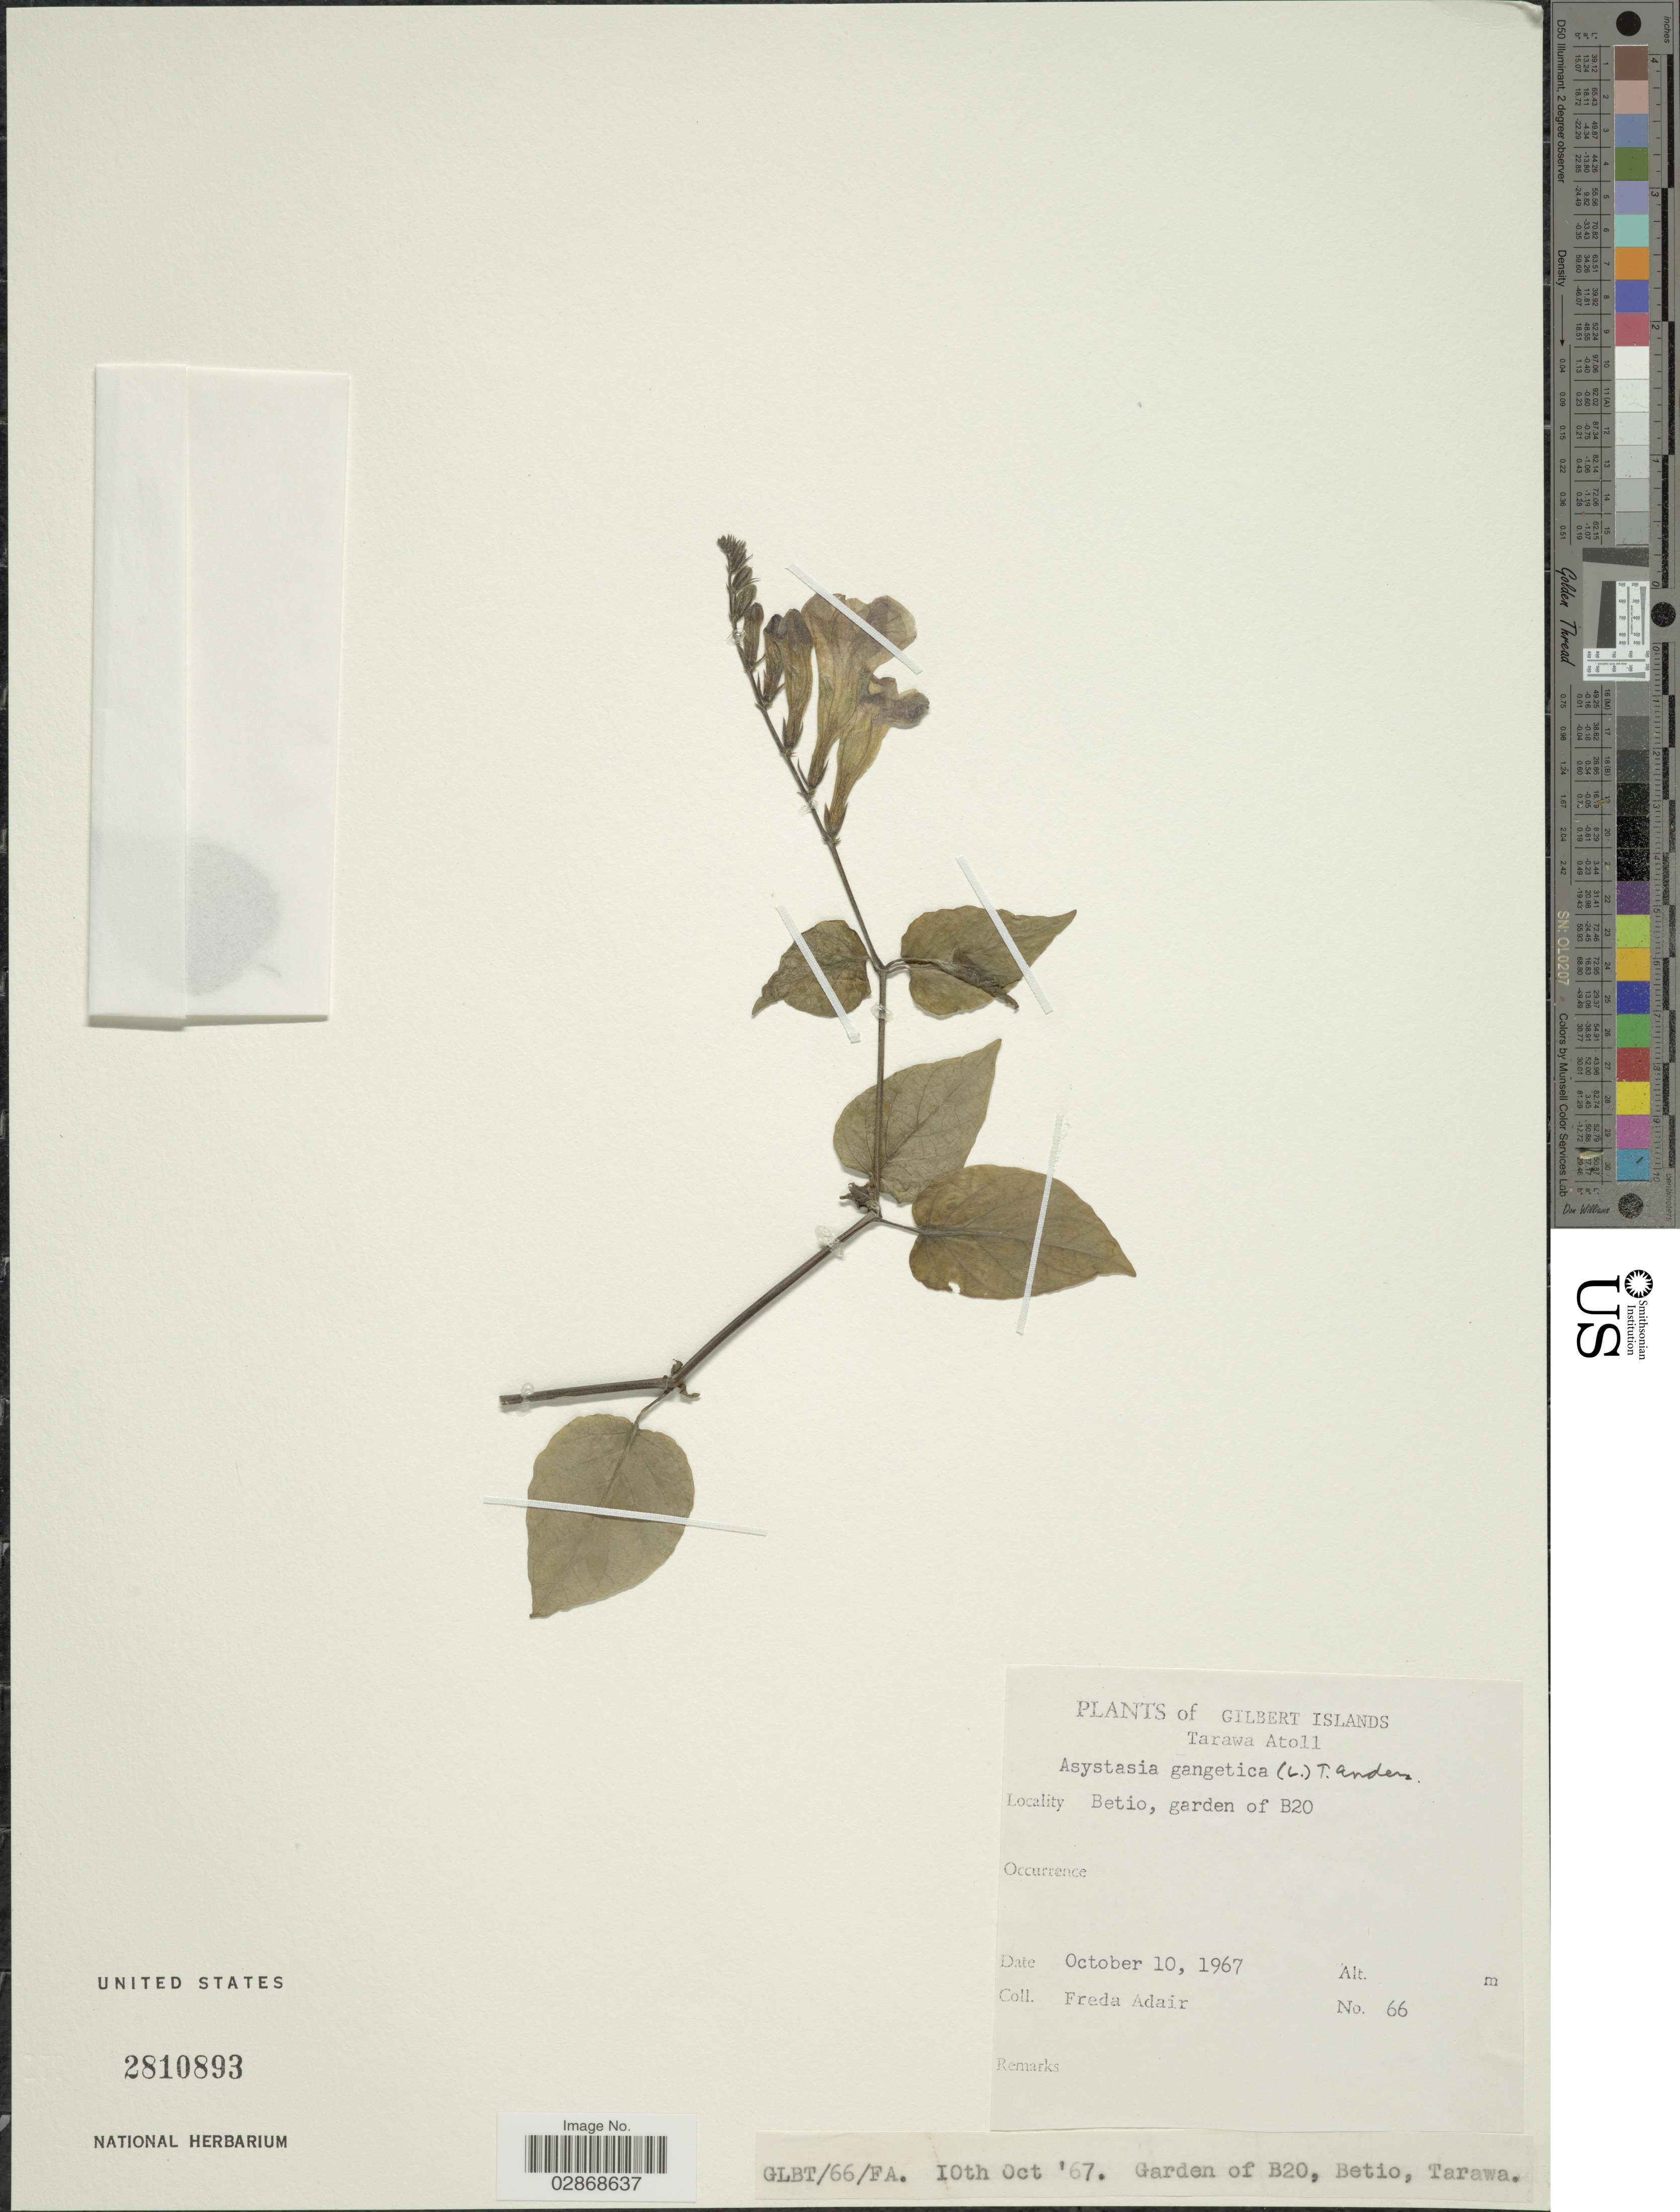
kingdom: Plantae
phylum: Tracheophyta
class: Magnoliopsida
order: Lamiales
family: Acanthaceae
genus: Asystasia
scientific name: Asystasia gangetica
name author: (L.) T. Anderson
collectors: F. Adair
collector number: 66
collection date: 1967-10-10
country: Kiribati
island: Tarawa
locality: Gilbert Islands. Tarawa Atoll. Betio, garden of B20.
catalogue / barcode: US 2810893